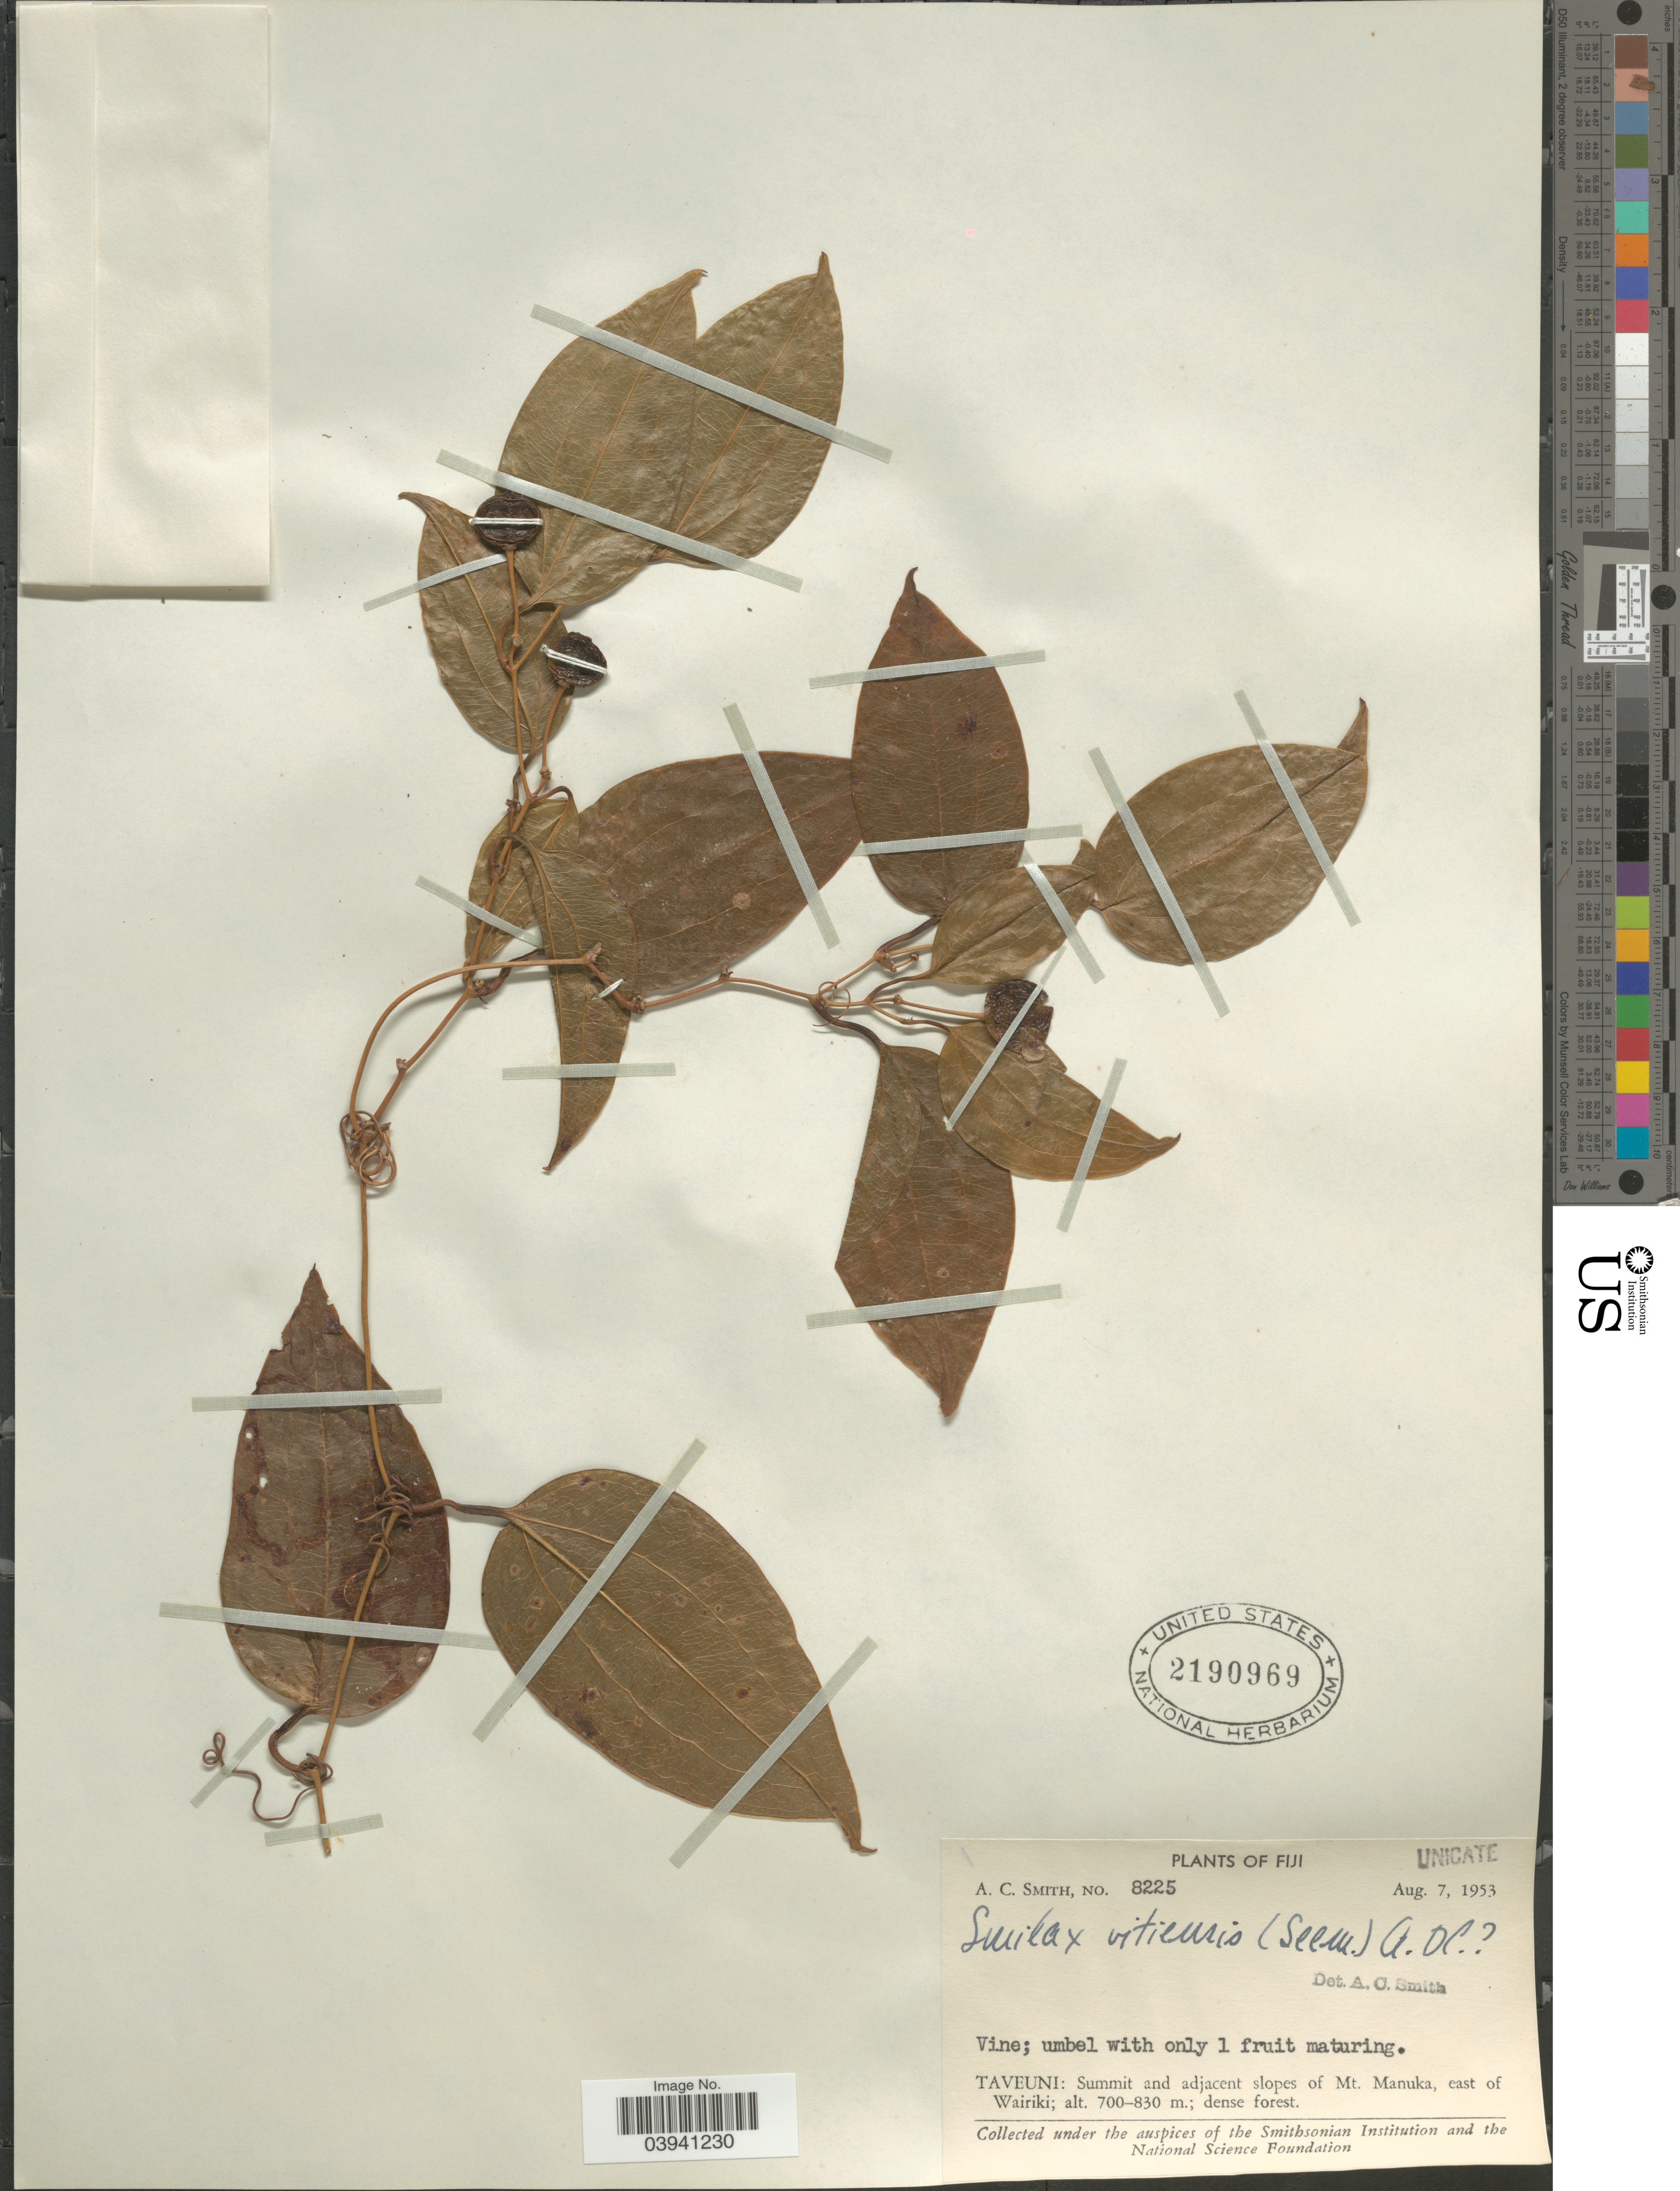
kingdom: Plantae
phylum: Tracheophyta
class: Liliopsida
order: Liliales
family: Smilacaceae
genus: Smilax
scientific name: Smilax vitiensis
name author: (Seem.) A. DC.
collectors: A. C. Smith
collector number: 8225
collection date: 1953-08-07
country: Fiji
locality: Taveuni: Summit and adjacent slopes of Mt. Manuka, east of Wairiki.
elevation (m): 700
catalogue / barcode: US 2190969